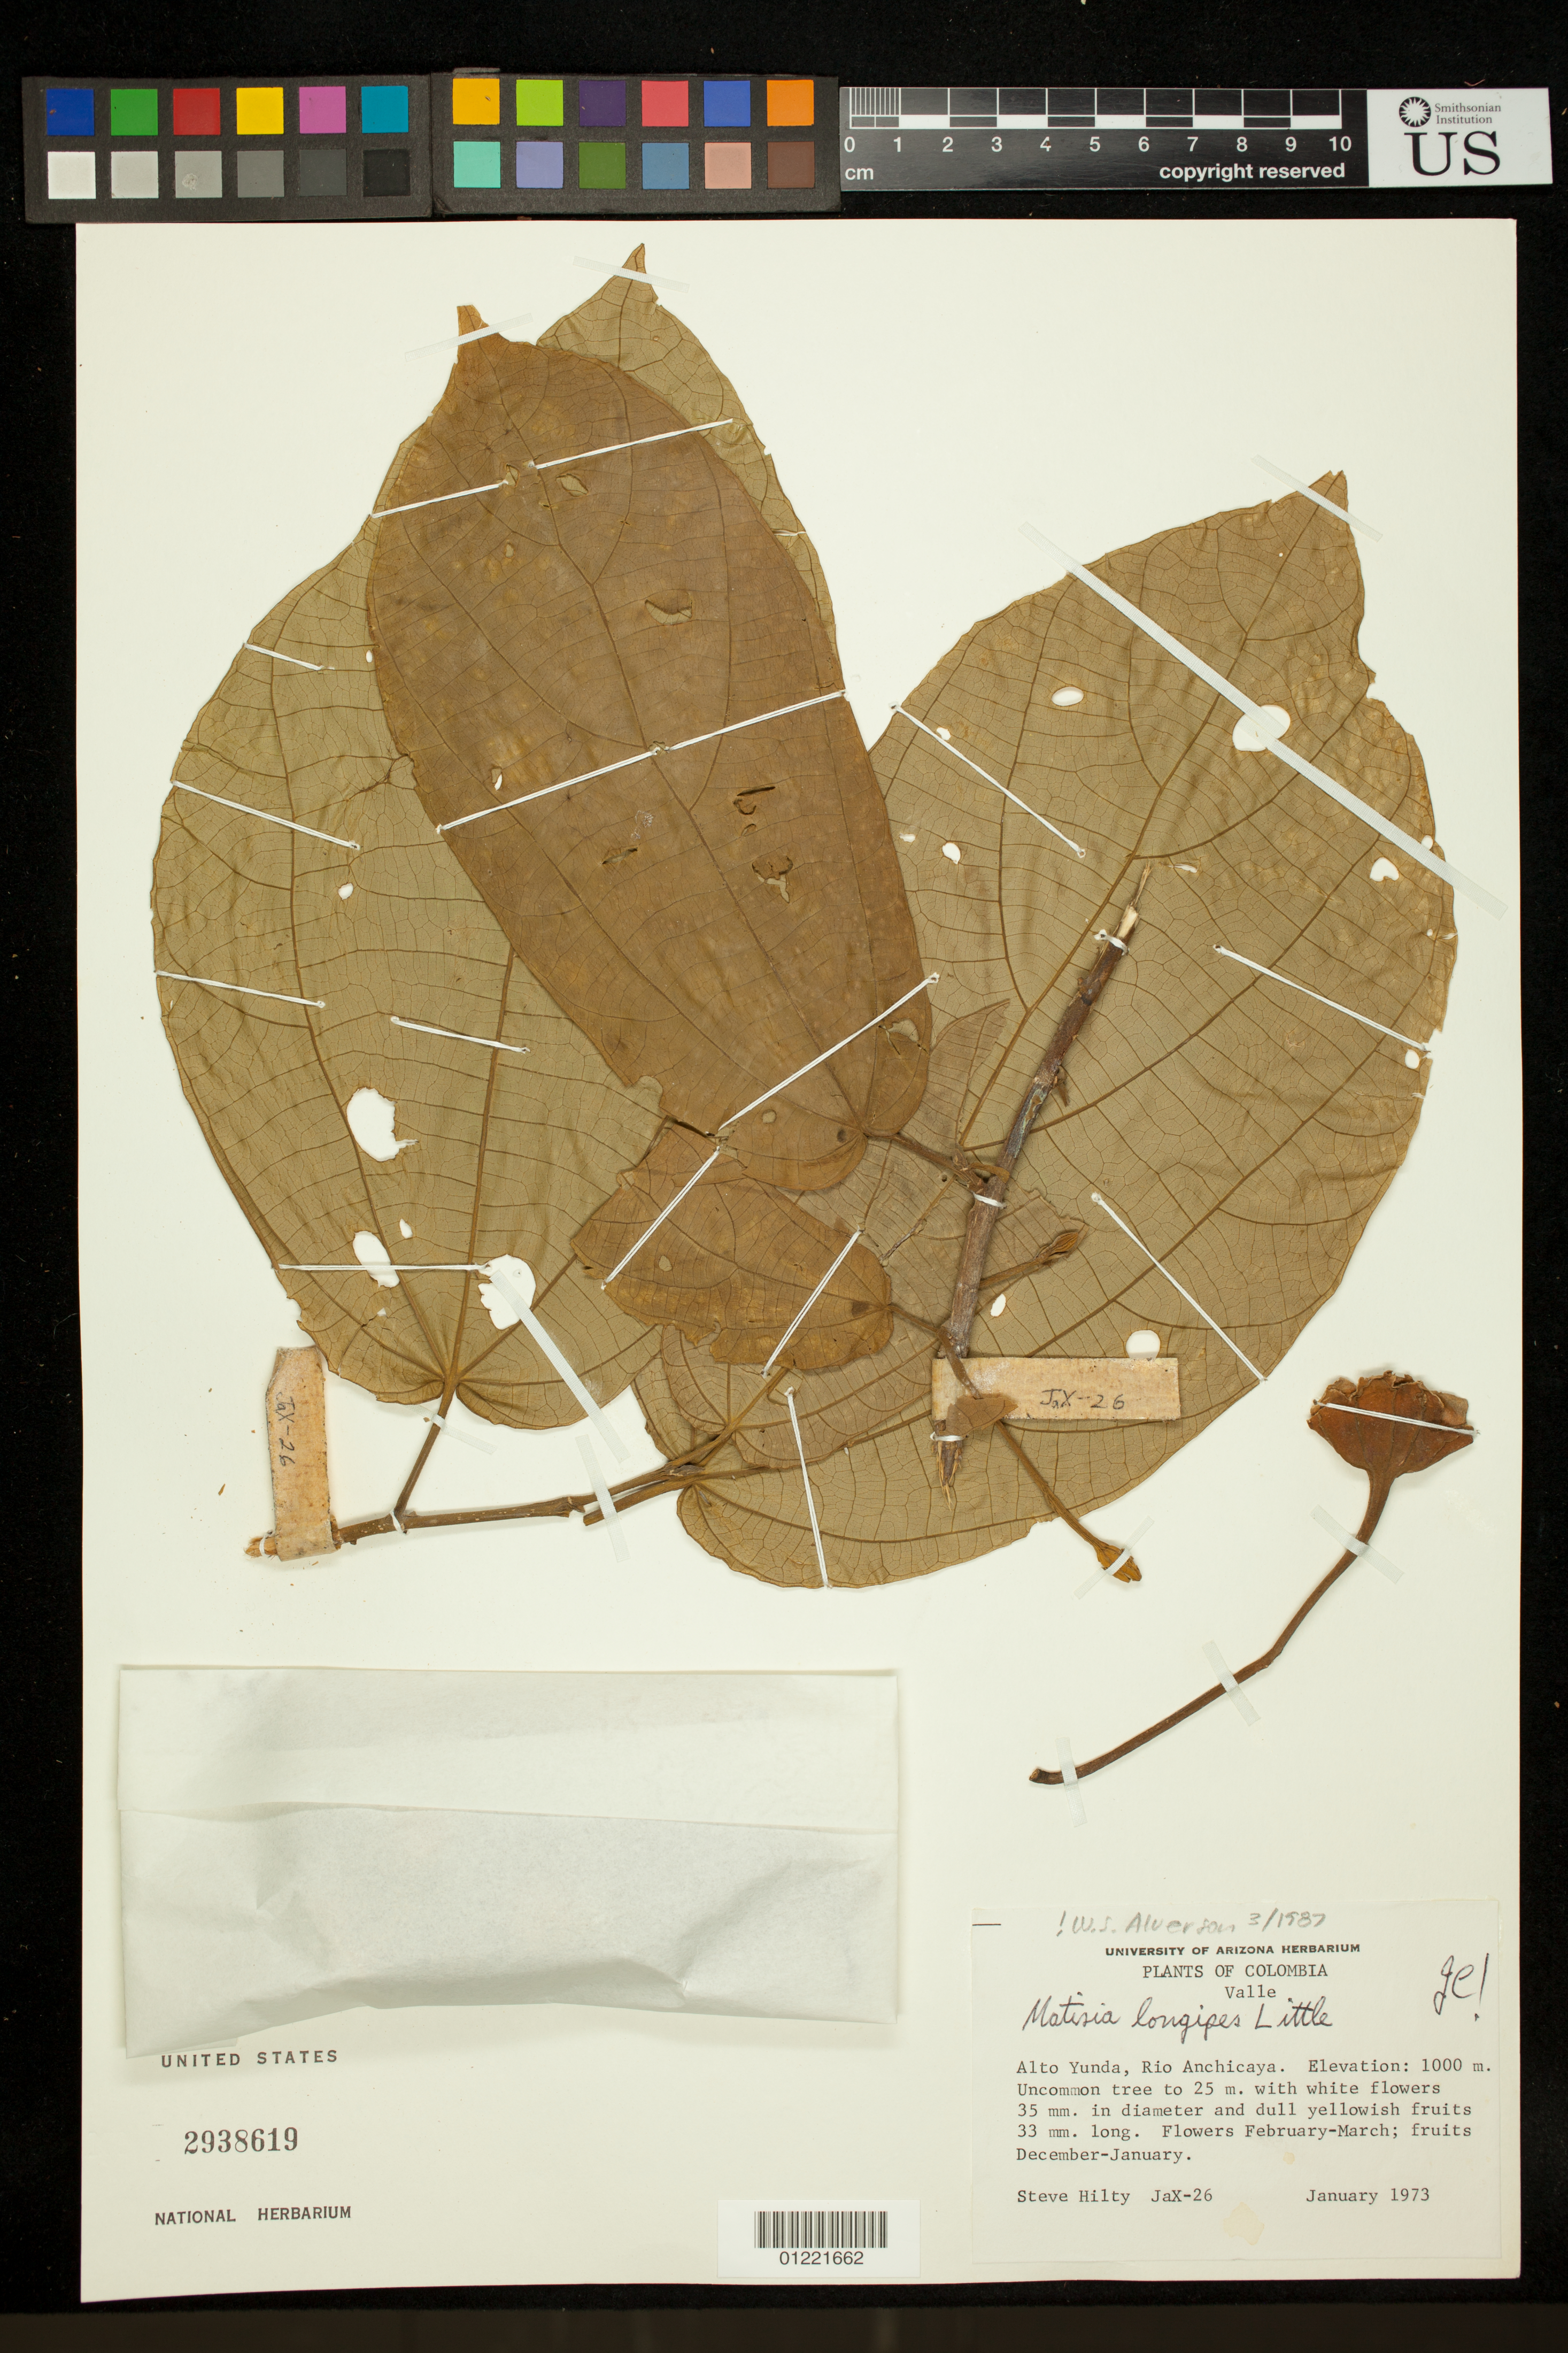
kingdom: Plantae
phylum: Tracheophyta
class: Magnoliopsida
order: Malvales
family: Malvaceae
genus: Matisia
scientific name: Matisia longipes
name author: Little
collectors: S. Hilty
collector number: JaX-26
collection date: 1973-01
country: Colombia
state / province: Valle del Cauca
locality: Valle. Alto Yunda, Rio Anchicaya.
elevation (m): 1000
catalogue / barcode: US 2938619